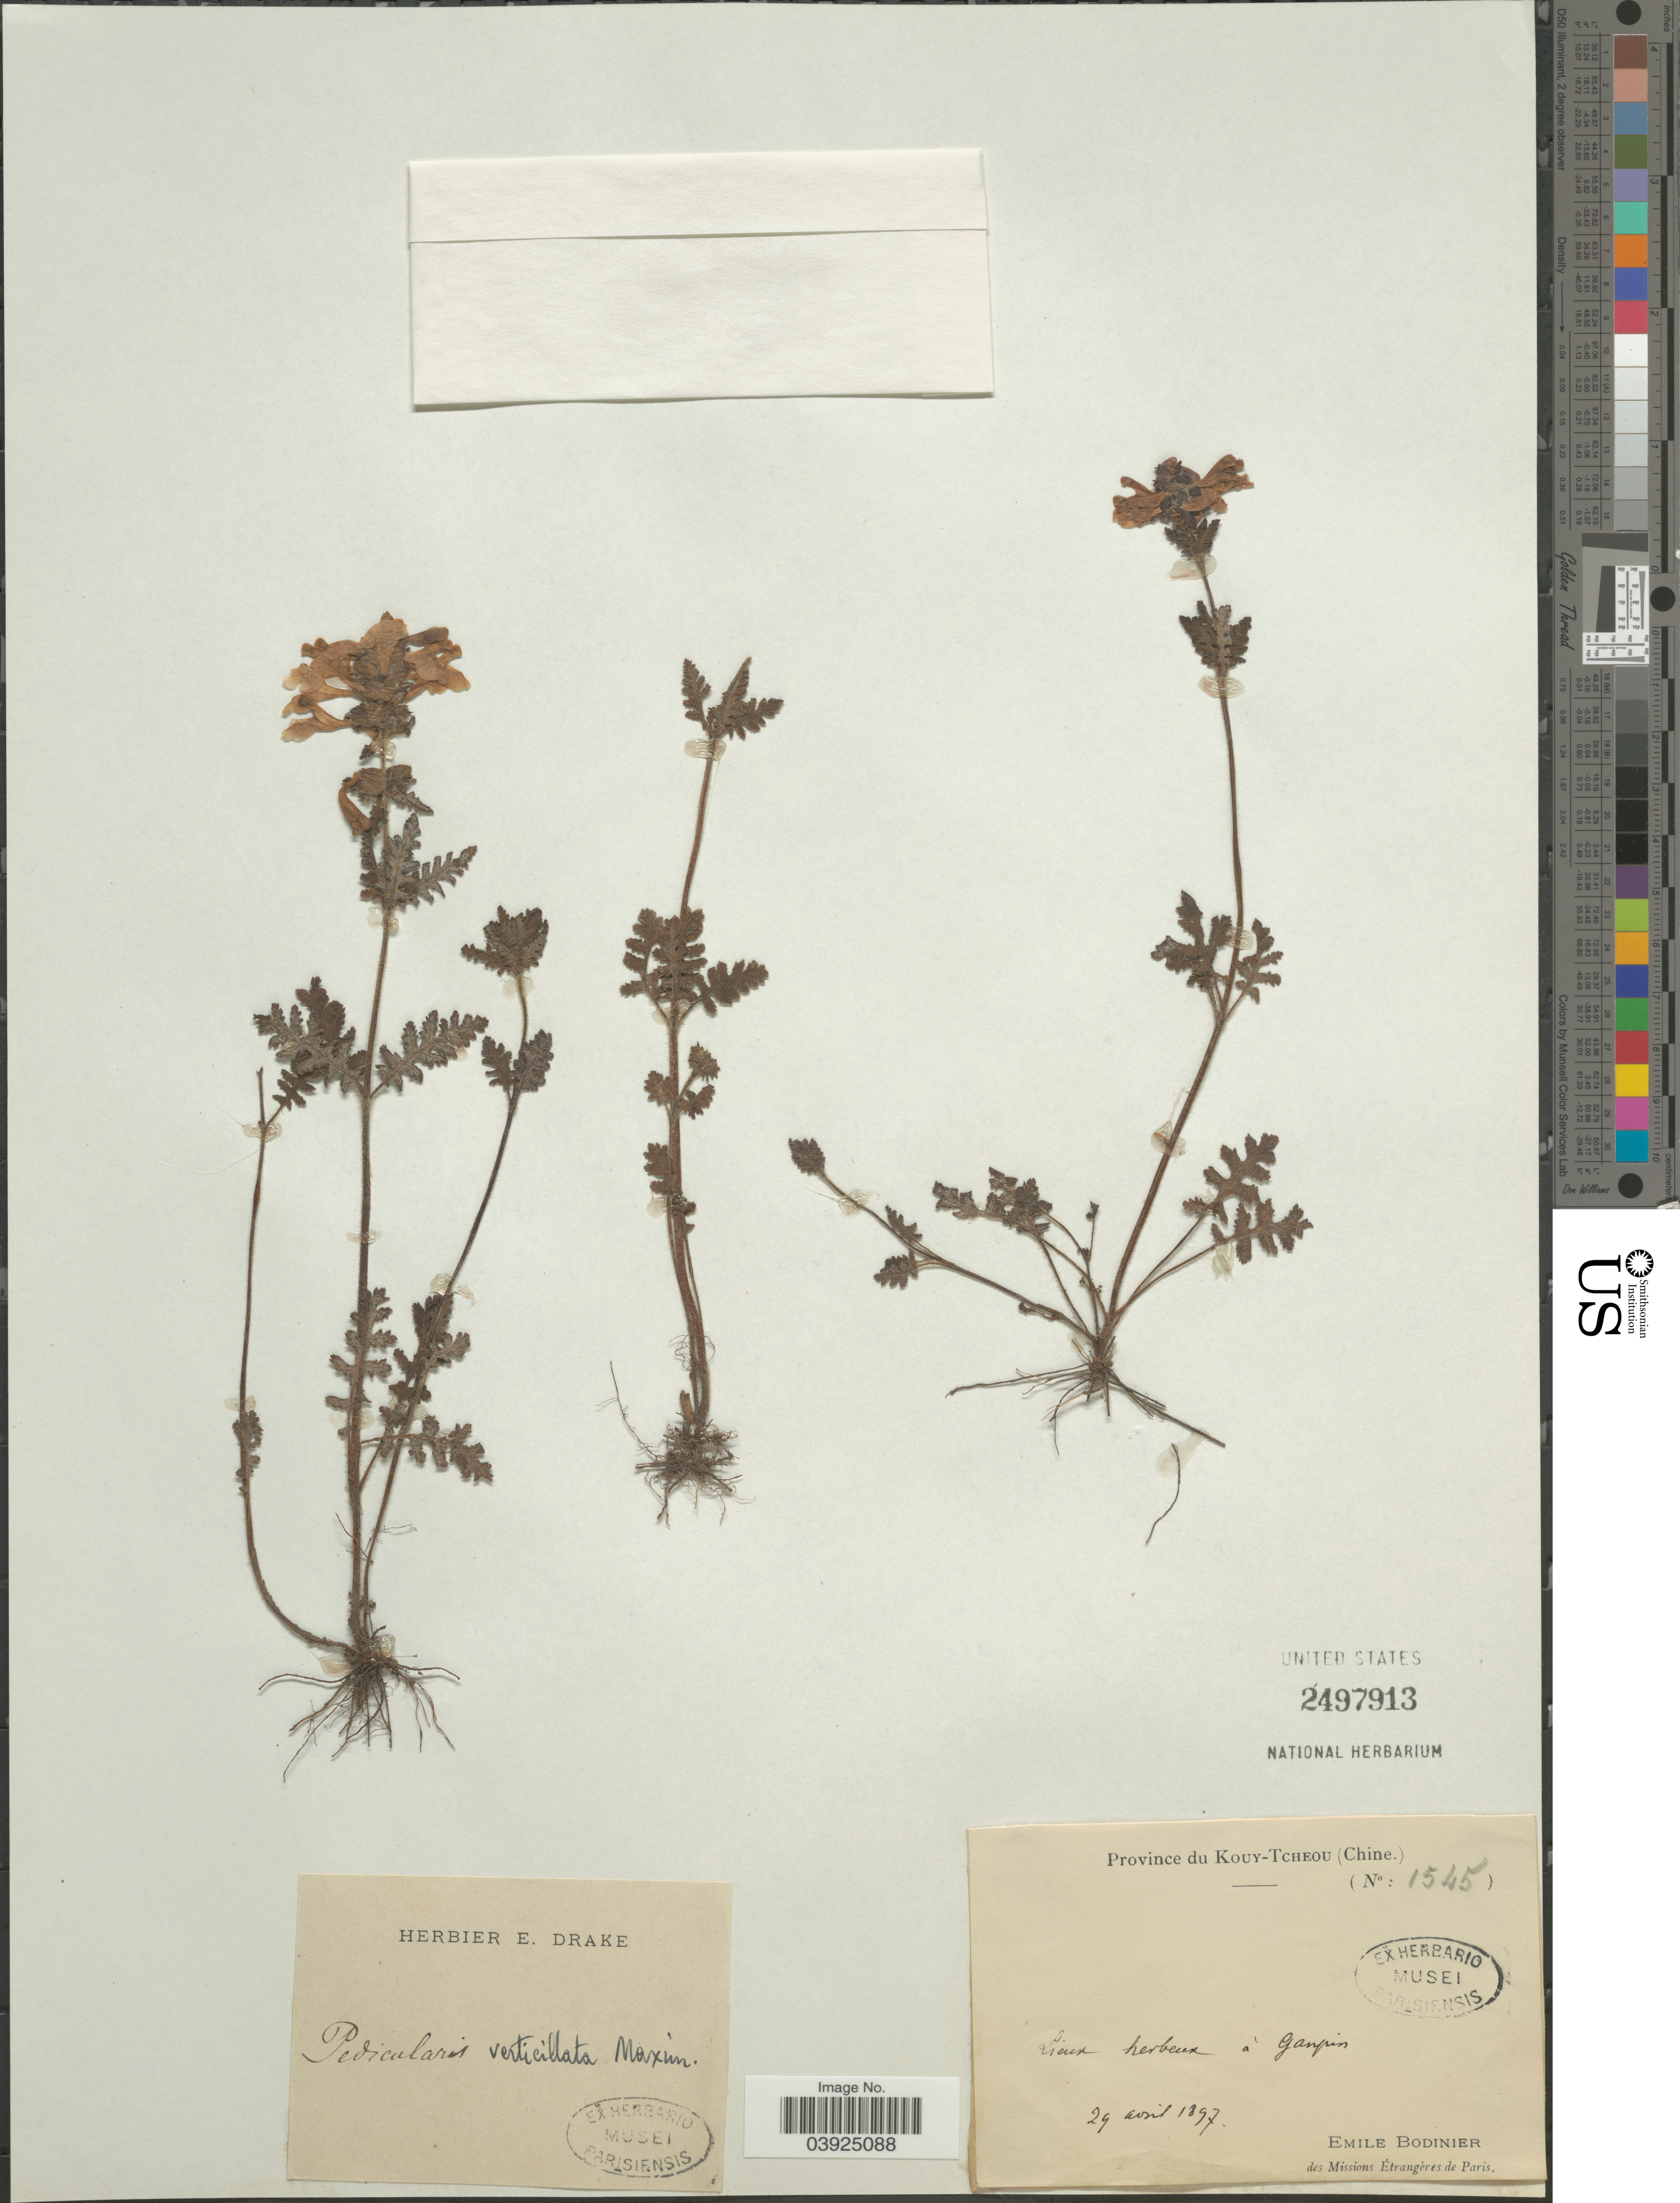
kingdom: Plantae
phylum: Tracheophyta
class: Magnoliopsida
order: Lamiales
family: Orobanchaceae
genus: Pedicularis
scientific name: Pedicularis verticillata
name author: L.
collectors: E. Bodinier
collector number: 1545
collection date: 1897-04-29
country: China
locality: Province du Kouy-Tcheou. Lieux herbeux à Ganpin.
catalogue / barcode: US 2497913